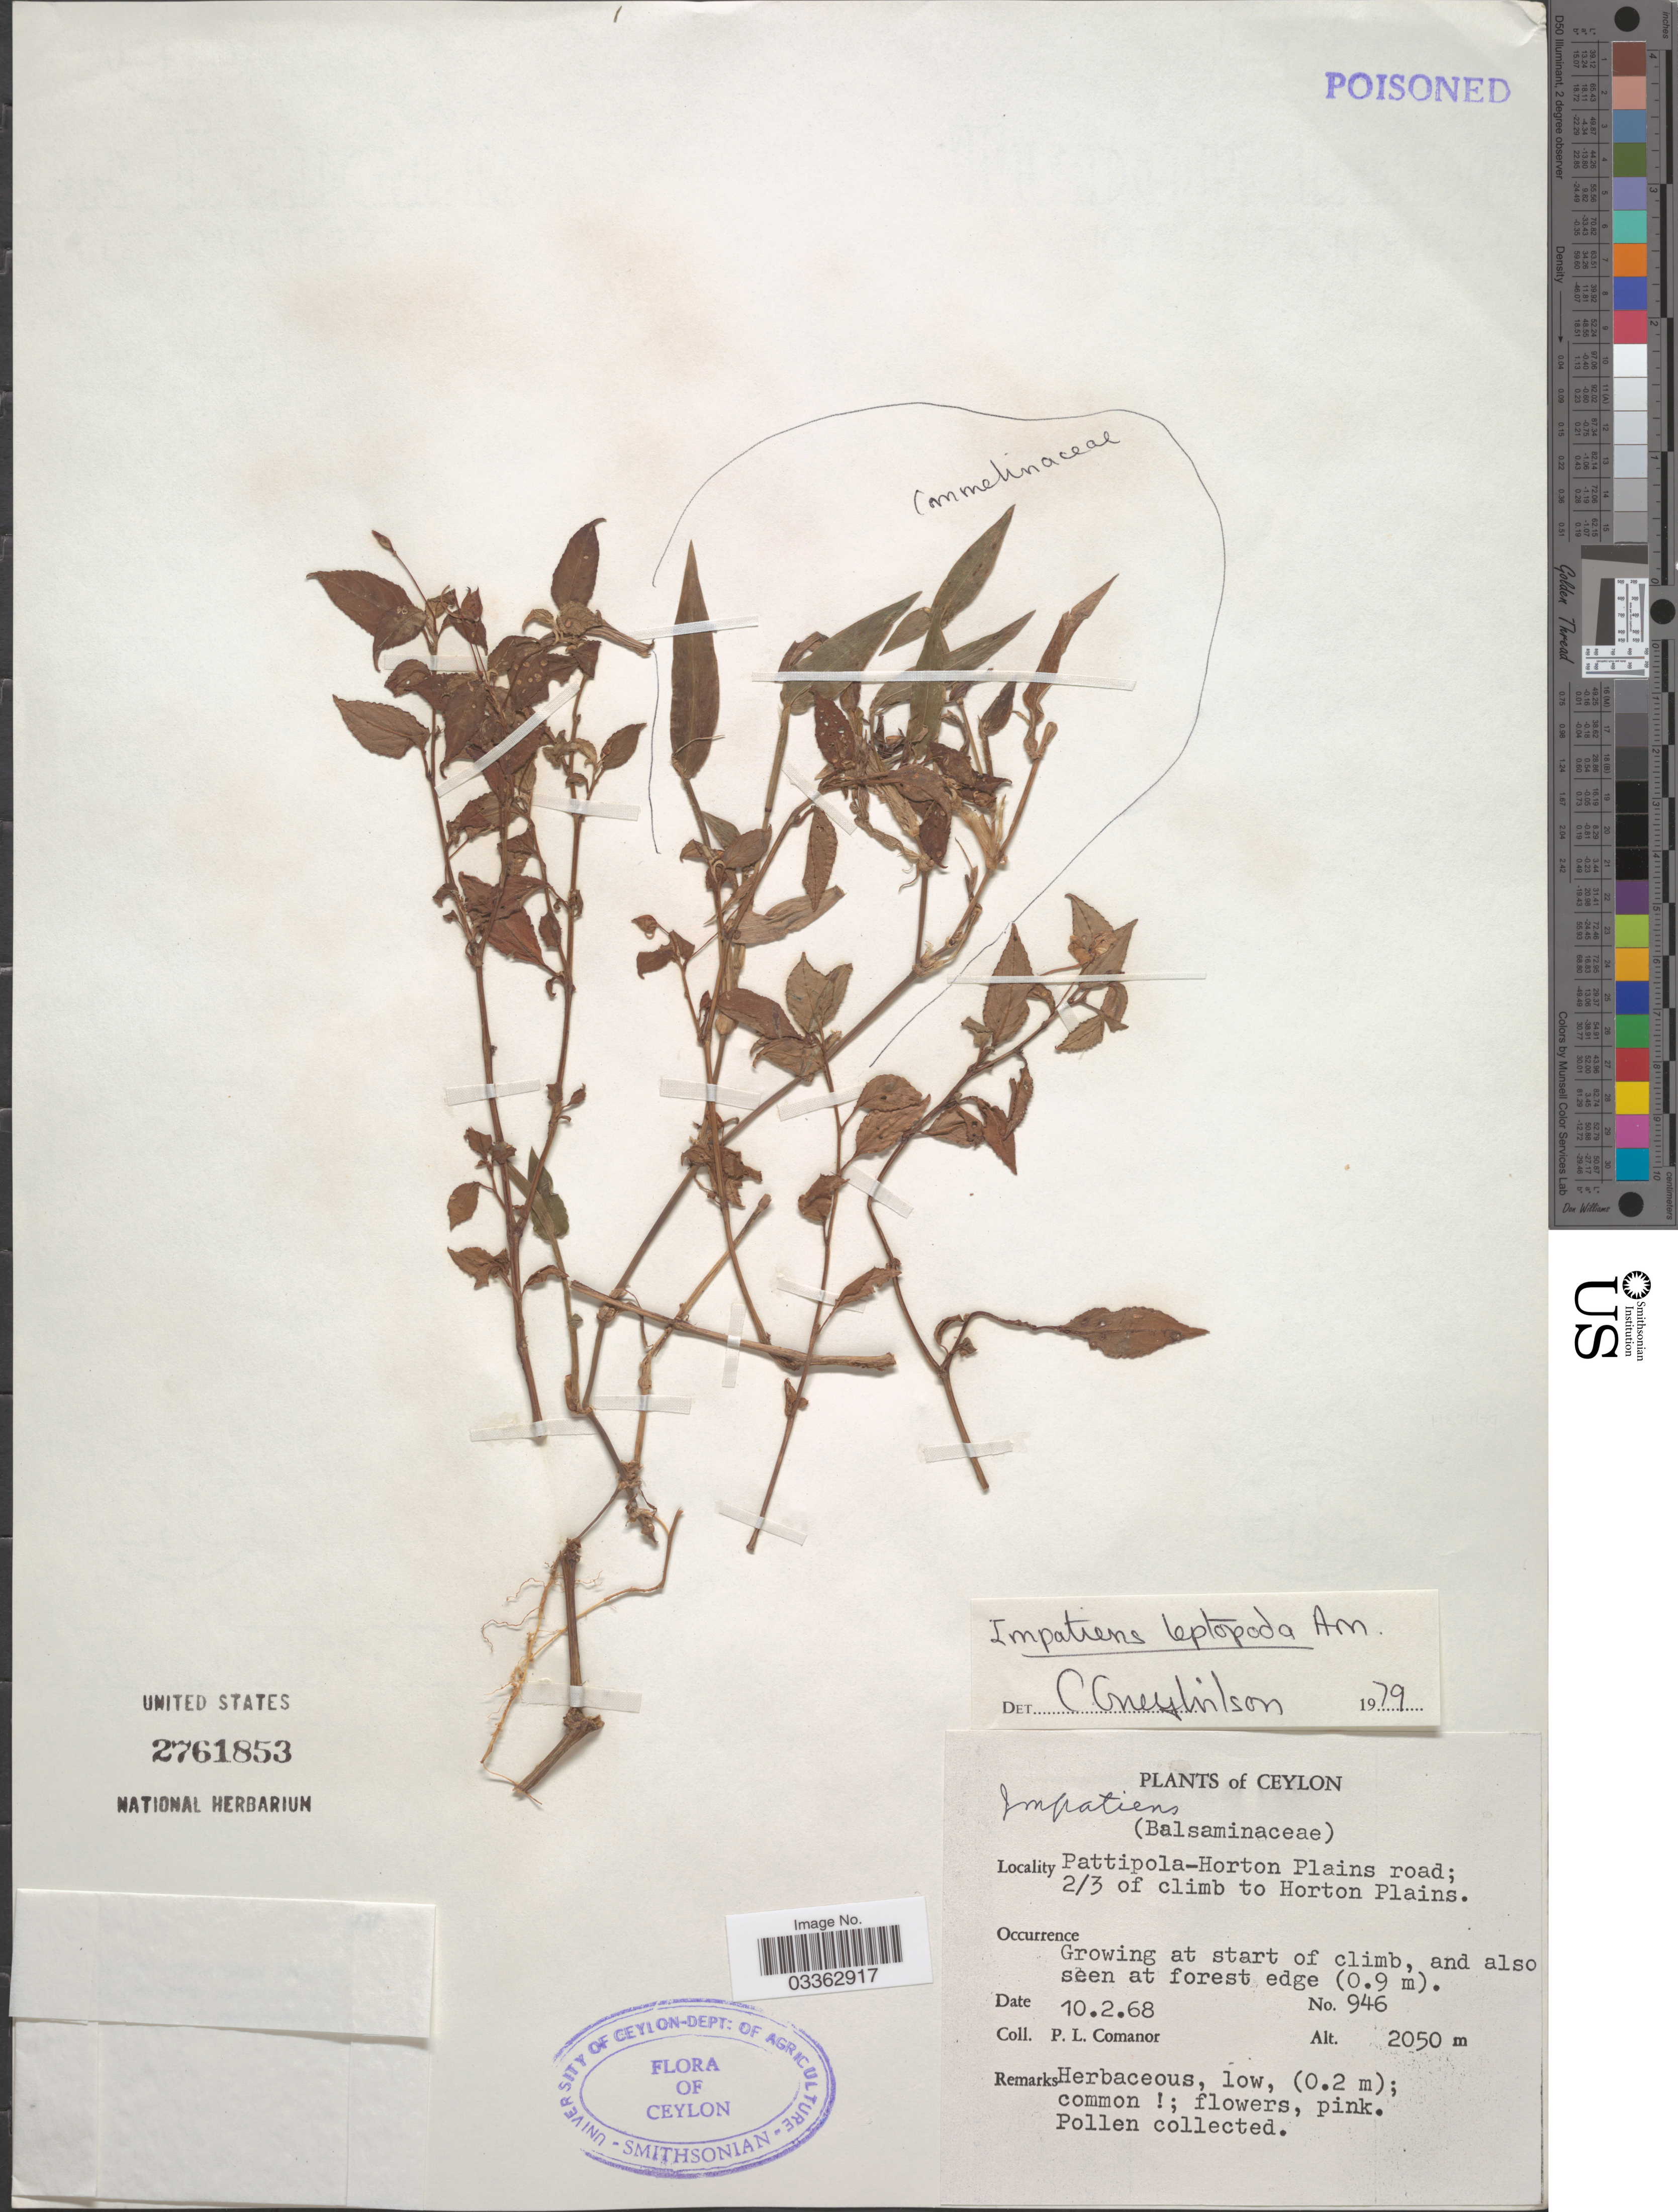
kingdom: Plantae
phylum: Tracheophyta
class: Magnoliopsida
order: Ericales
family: Balsaminaceae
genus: Impatiens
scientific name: Impatiens leptopoda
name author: Arn.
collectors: P. Comanor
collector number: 946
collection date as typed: Transcribed d/m/y: 10/2/68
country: Sri Lanka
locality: Ceylon. Pattipola-Horton Plains road; 2/3 of climb to Horton Plains.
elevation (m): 2050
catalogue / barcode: US 2761853